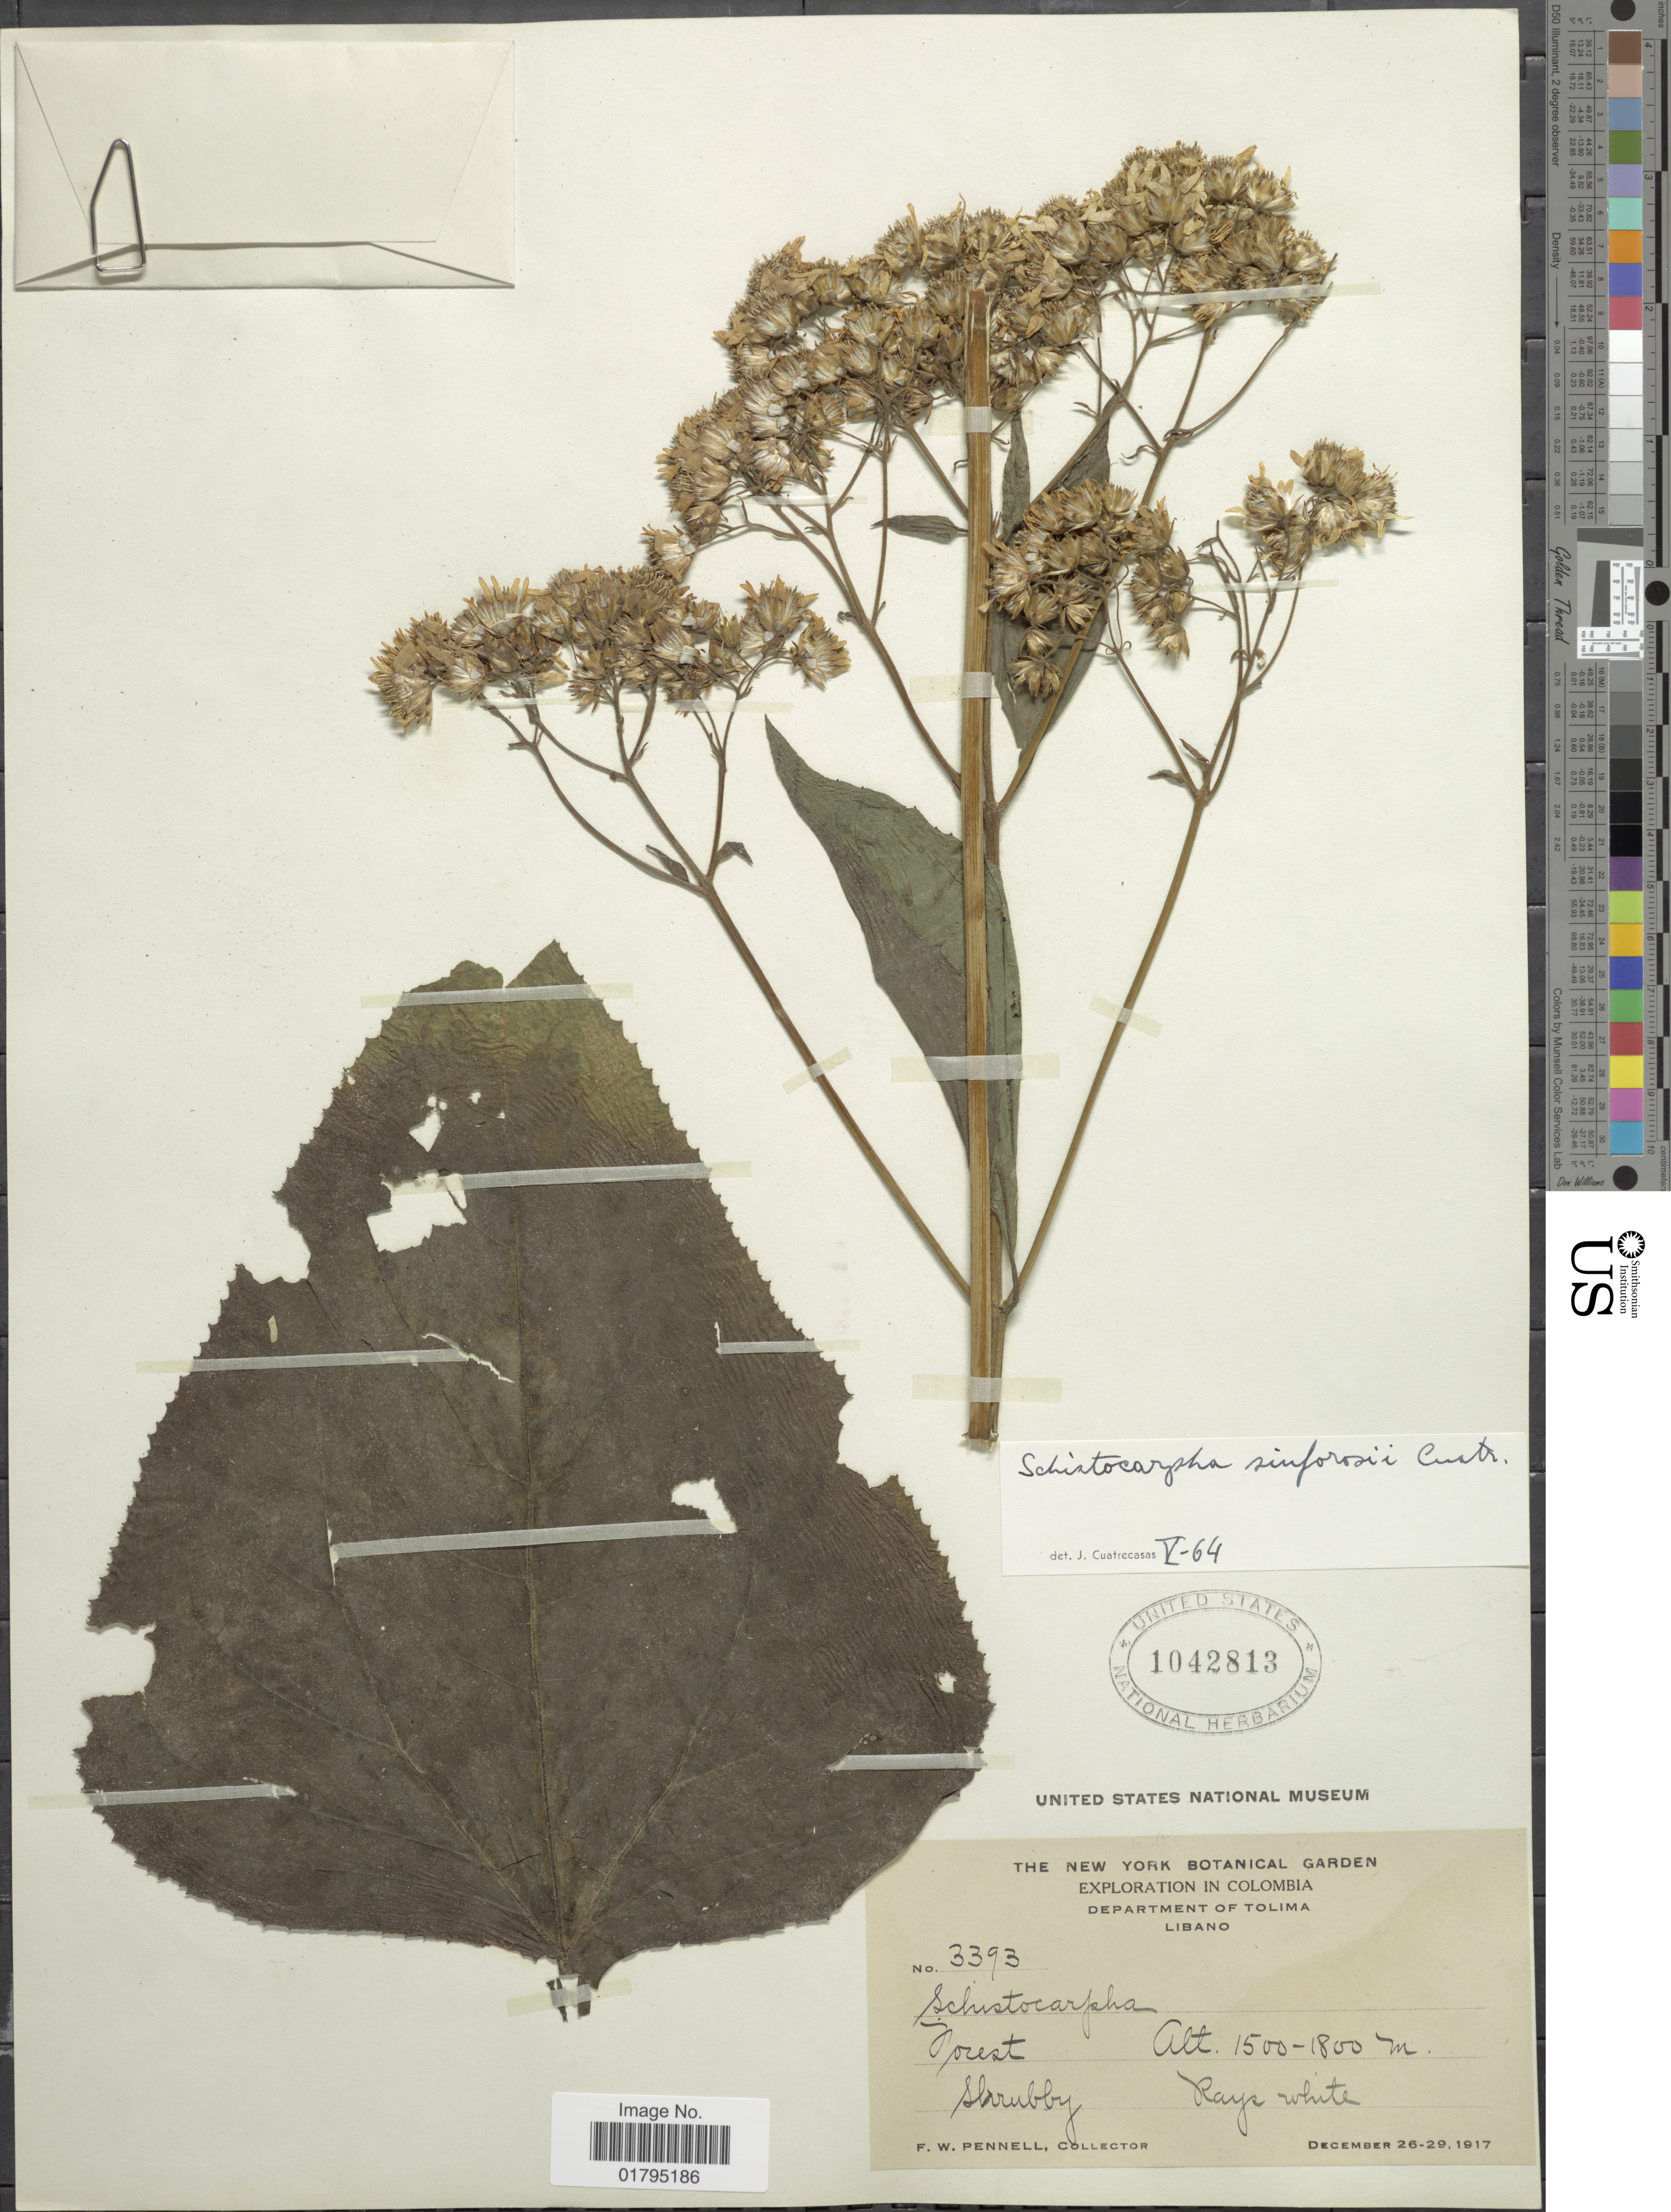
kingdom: Plantae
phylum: Tracheophyta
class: Magnoliopsida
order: Asterales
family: Asteraceae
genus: Schistocarpha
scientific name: Schistocarpha sinforosii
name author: Cuatrec.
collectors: F. W. Pennell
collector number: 3393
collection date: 1917-12-26/1917-12-29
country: Colombia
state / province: Tolima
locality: Department of Tolima. Libano.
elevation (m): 1500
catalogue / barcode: US 1042813